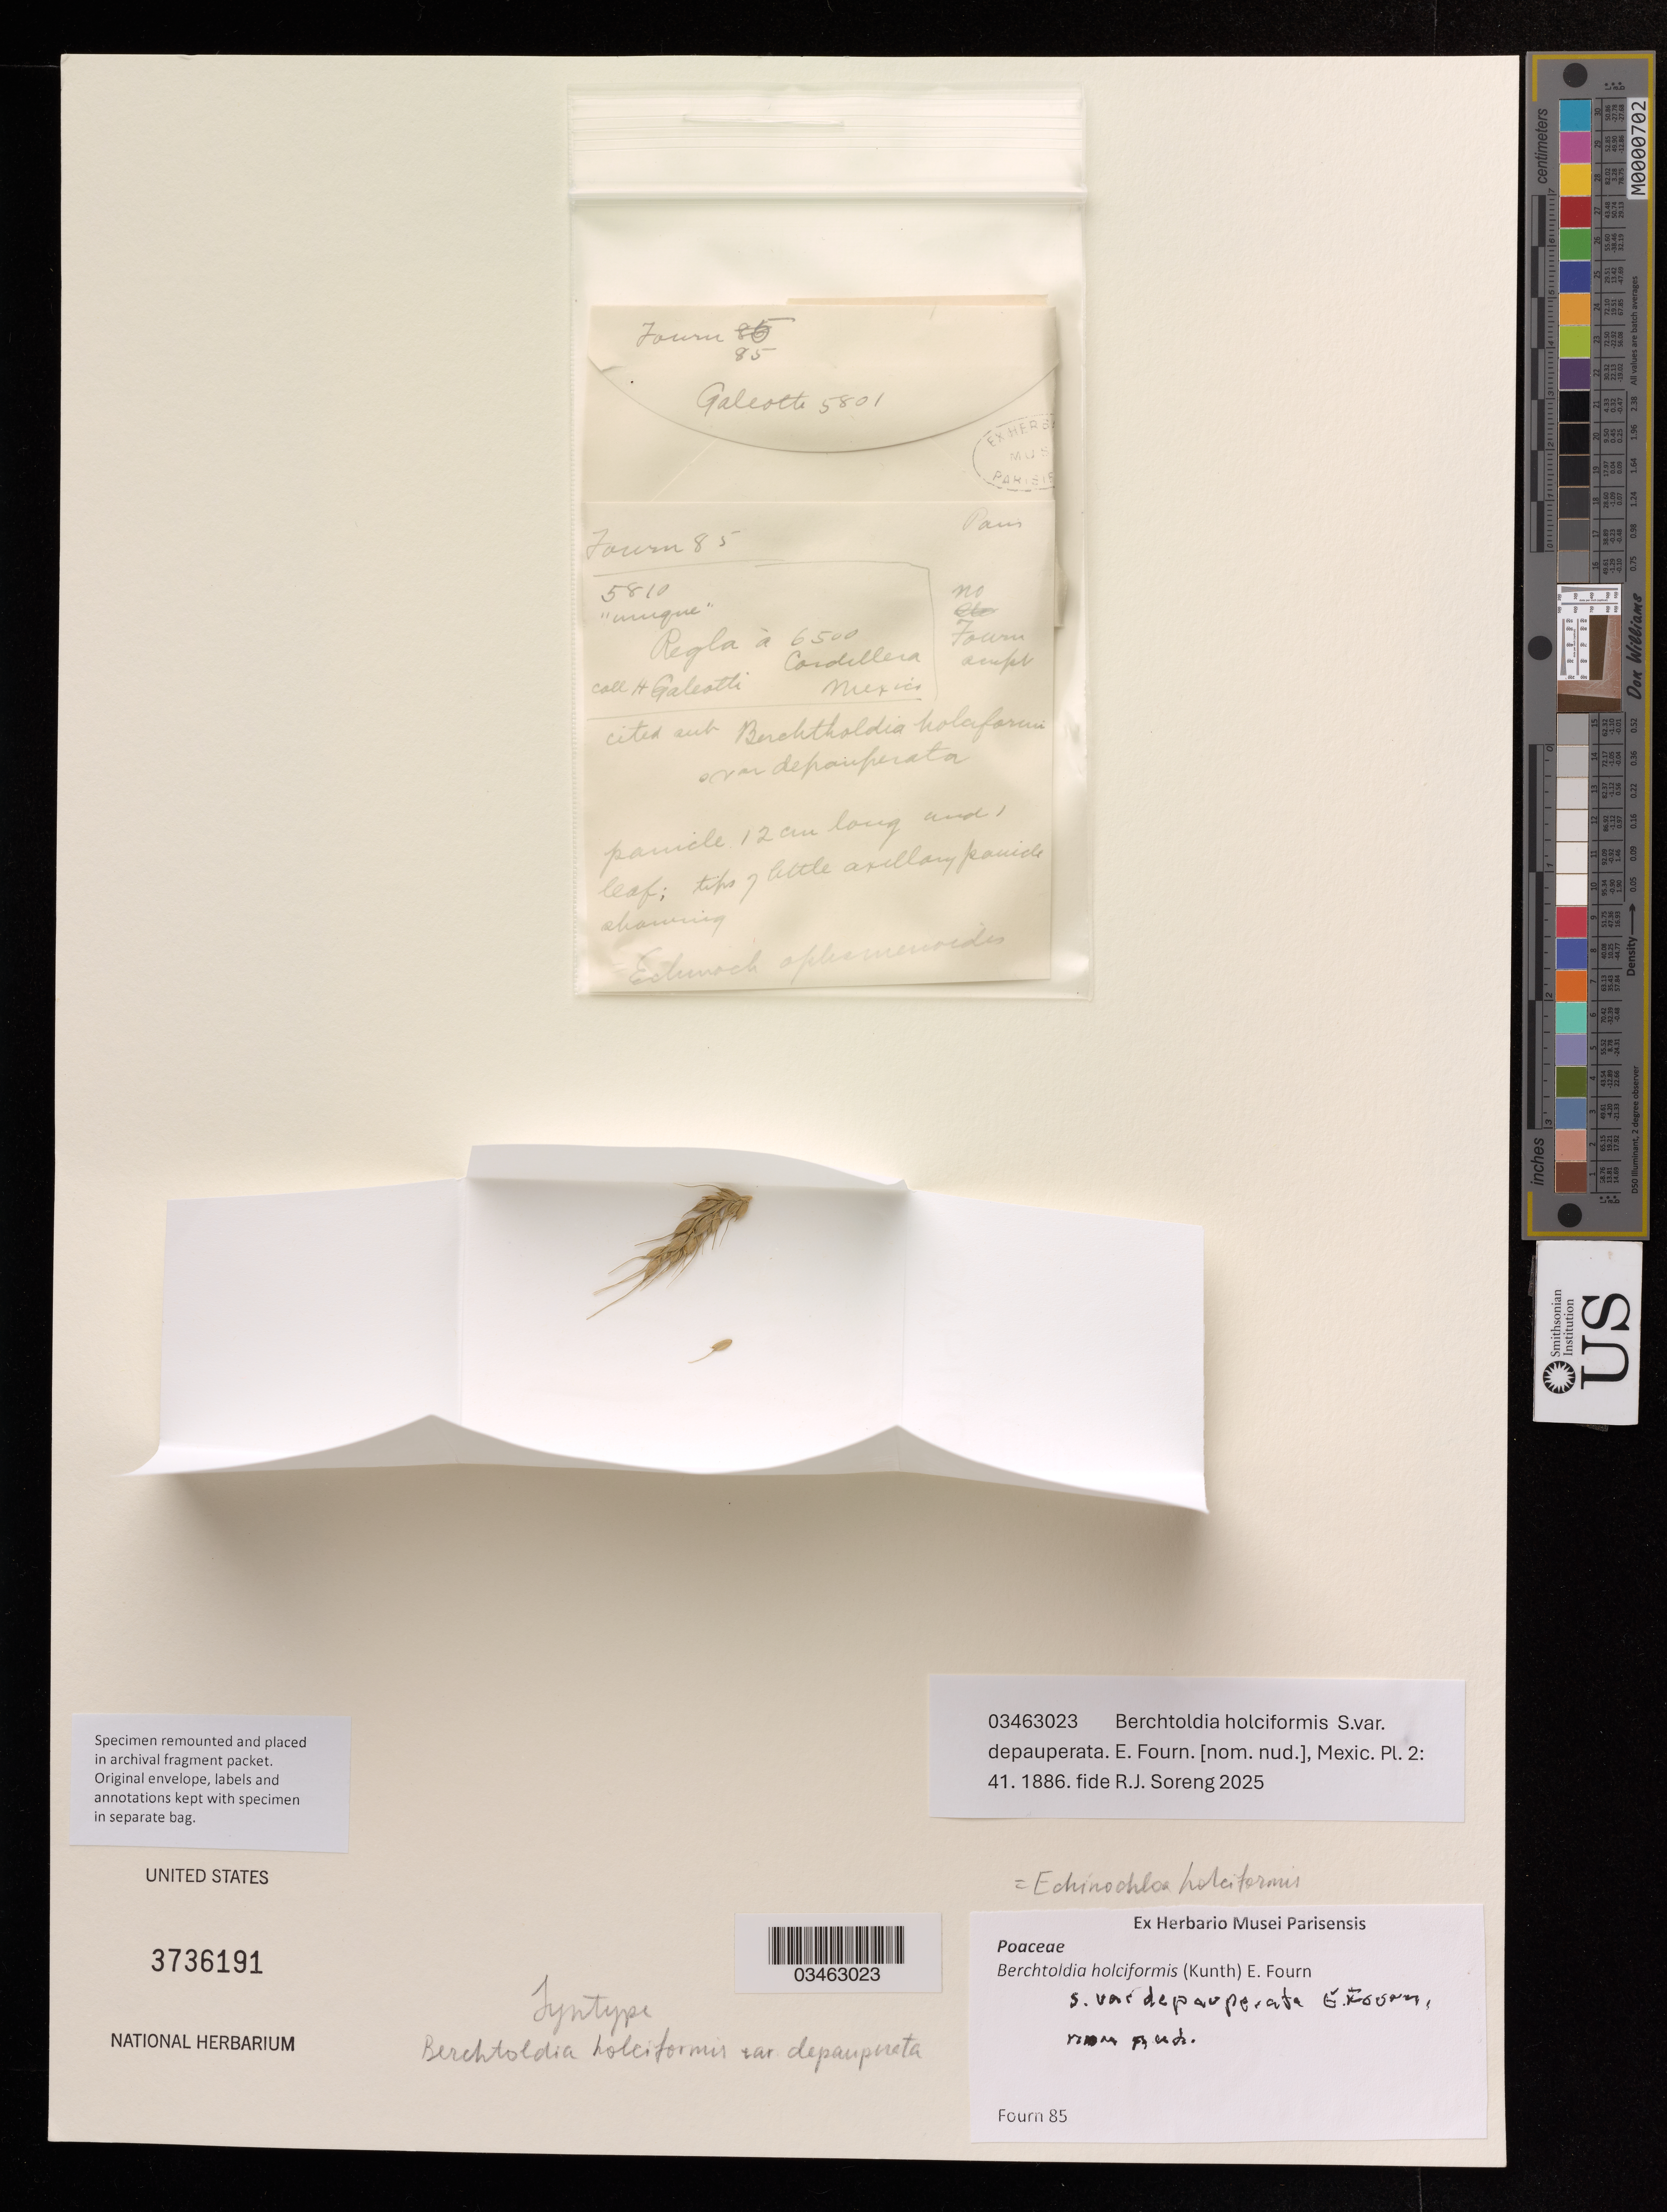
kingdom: Plantae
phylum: Tracheophyta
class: Liliopsida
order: Poales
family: Poaceae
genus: Berchtoldia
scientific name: Berchtoldia holciformis subsp. depauperata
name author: E. Fourn.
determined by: Soreng, Robert J., Research Associate (BOT), Smithsonian Institution - National Museum of Natural History (UNITED STATES)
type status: Syntype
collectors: H. G. Galeotti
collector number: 5801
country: Mexico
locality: Cordillera.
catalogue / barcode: US 3736191